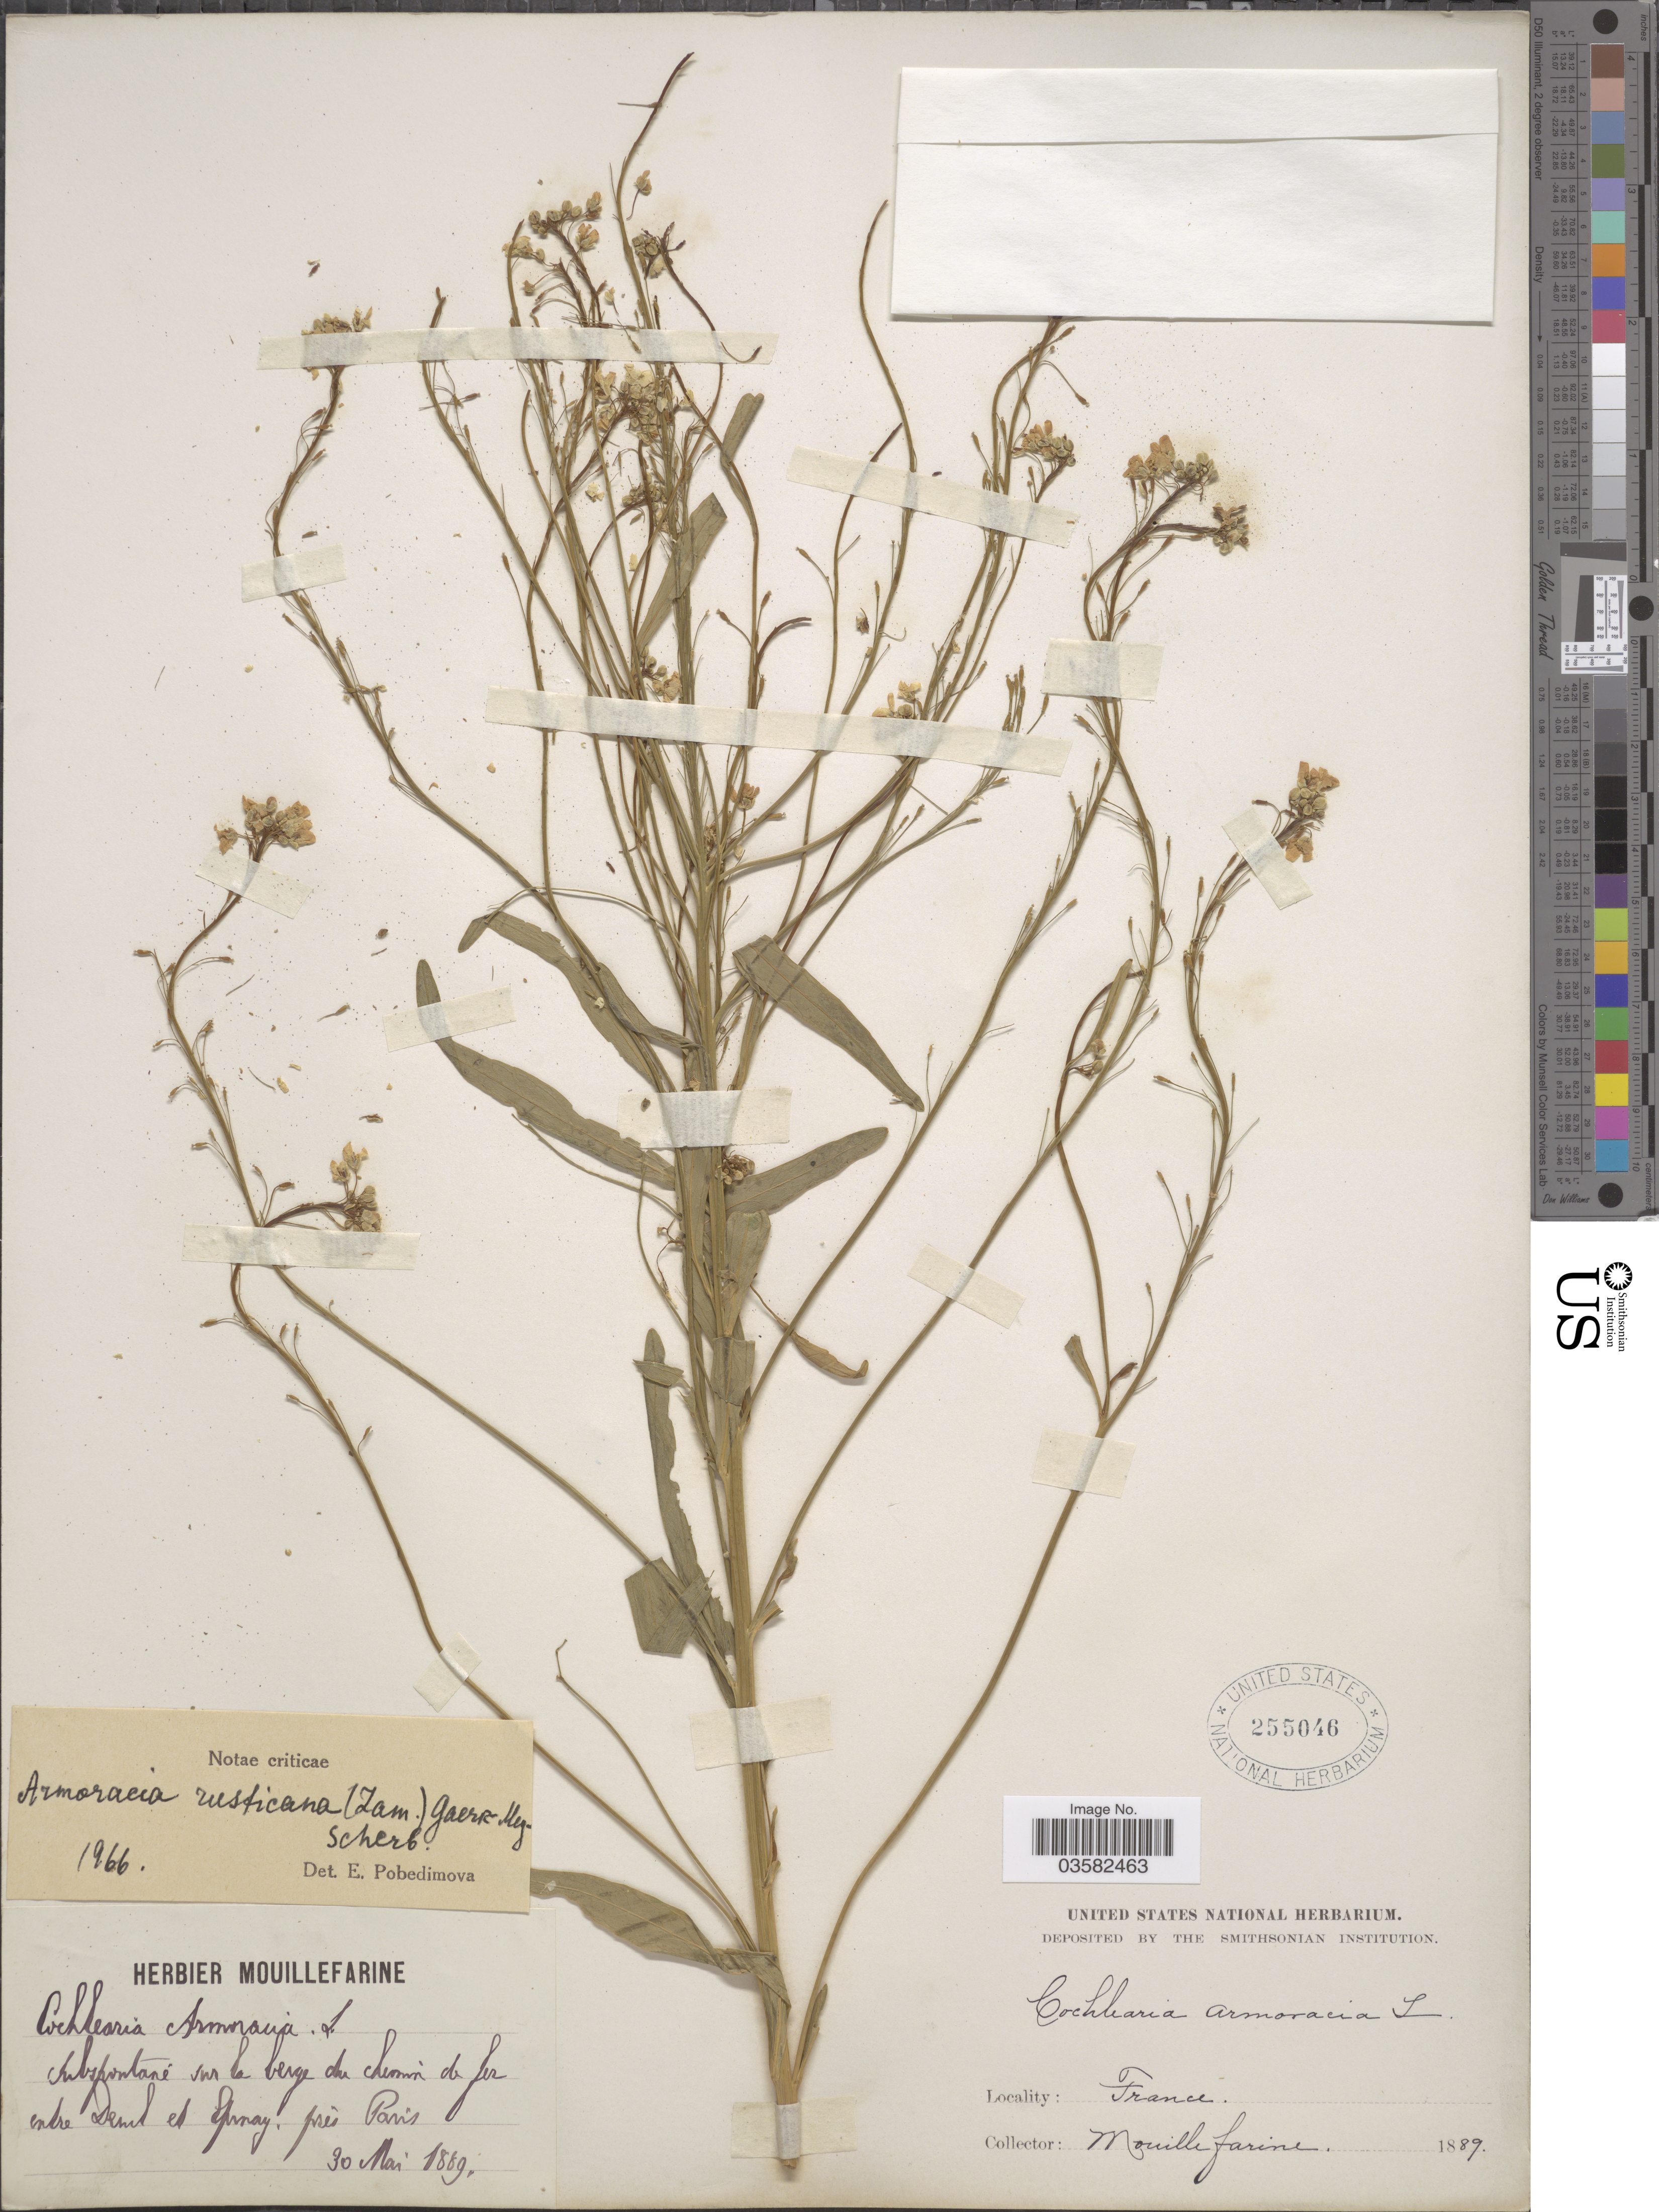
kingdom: Plantae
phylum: Tracheophyta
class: Magnoliopsida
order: Brassicales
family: Brassicaceae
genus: Cochlearia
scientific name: Cochlearia rusticana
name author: Lam.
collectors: A. Mouillefarine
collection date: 1889-05-30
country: France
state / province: Île-de-France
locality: Subspontané sur le berge du chemin de fer entre Deuil et Epinay, près Paris.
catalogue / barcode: US 255046